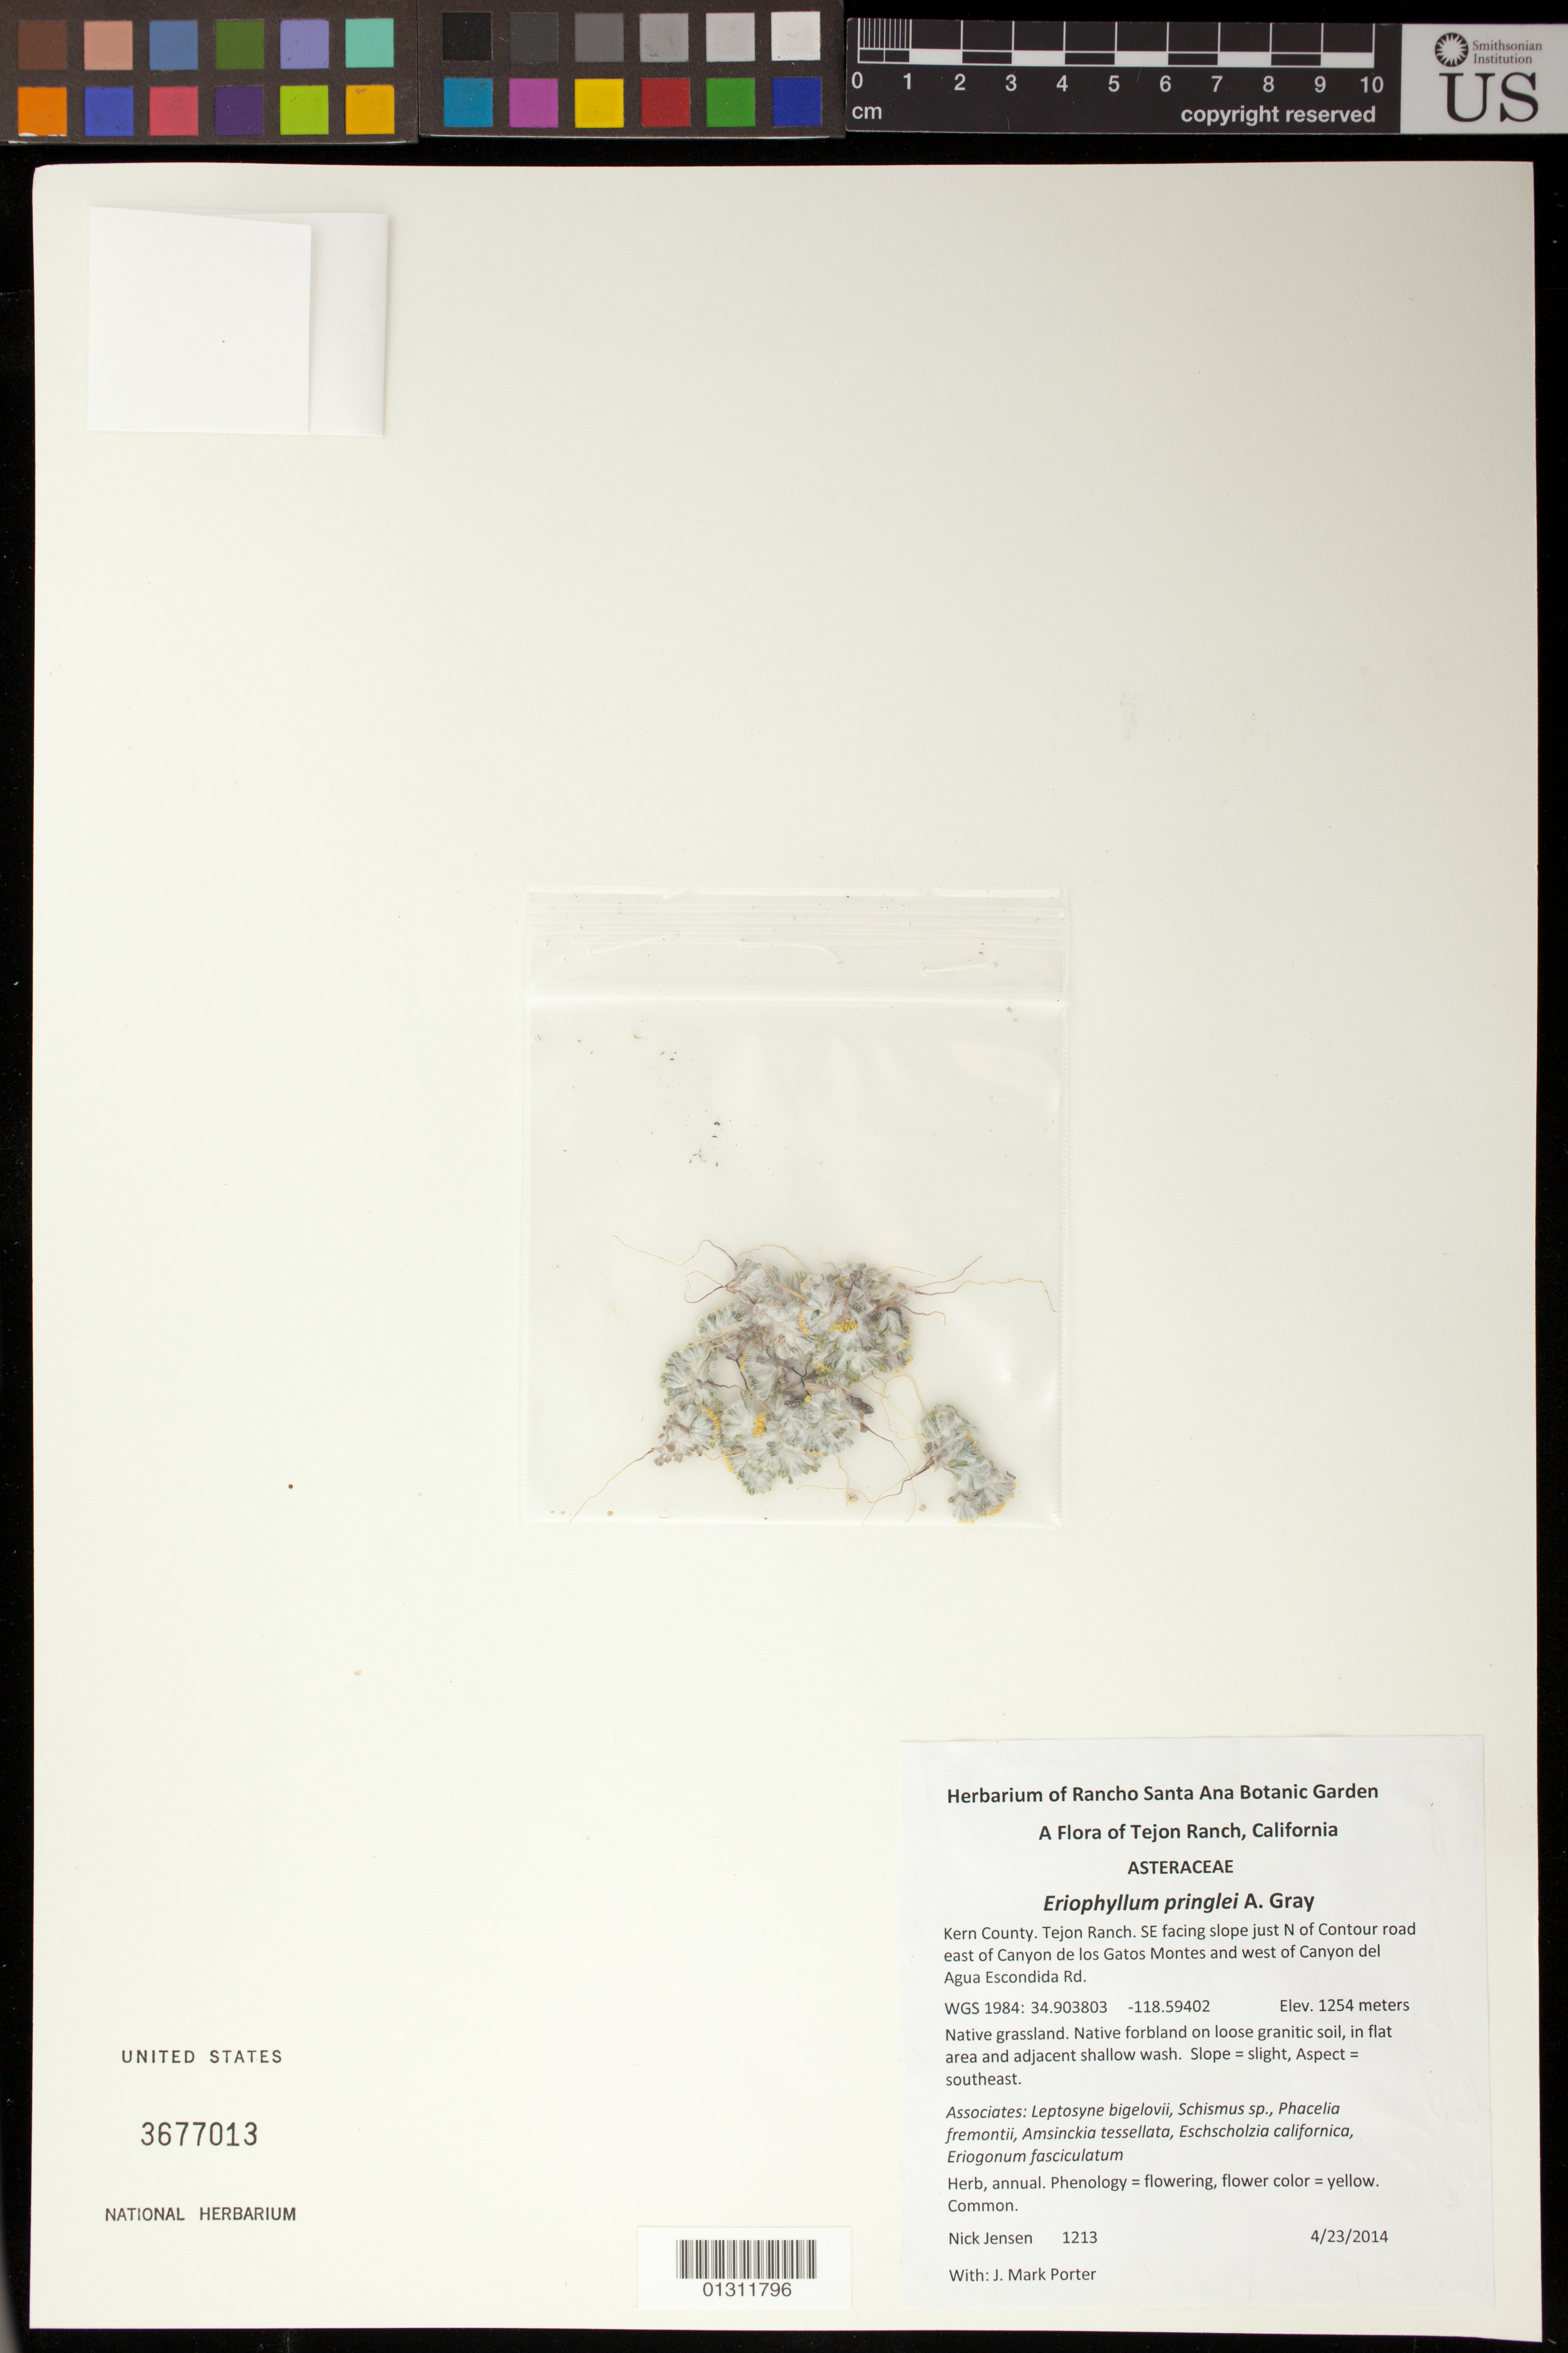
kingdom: Plantae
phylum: Tracheophyta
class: Magnoliopsida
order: Asterales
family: Asteraceae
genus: Eriophyllum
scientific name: Eriophyllum pringlei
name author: A. Gray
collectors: N. Jensen & J. M. Porter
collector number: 1213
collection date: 2014-04-23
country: United States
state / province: California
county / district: Kern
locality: Tejon Ranch, SE facing slope just N of Contour Road east of Canyon de los Gatos Montes and west of Canyon del Agua Escondida Rd.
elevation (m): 1254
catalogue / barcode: US 3677013